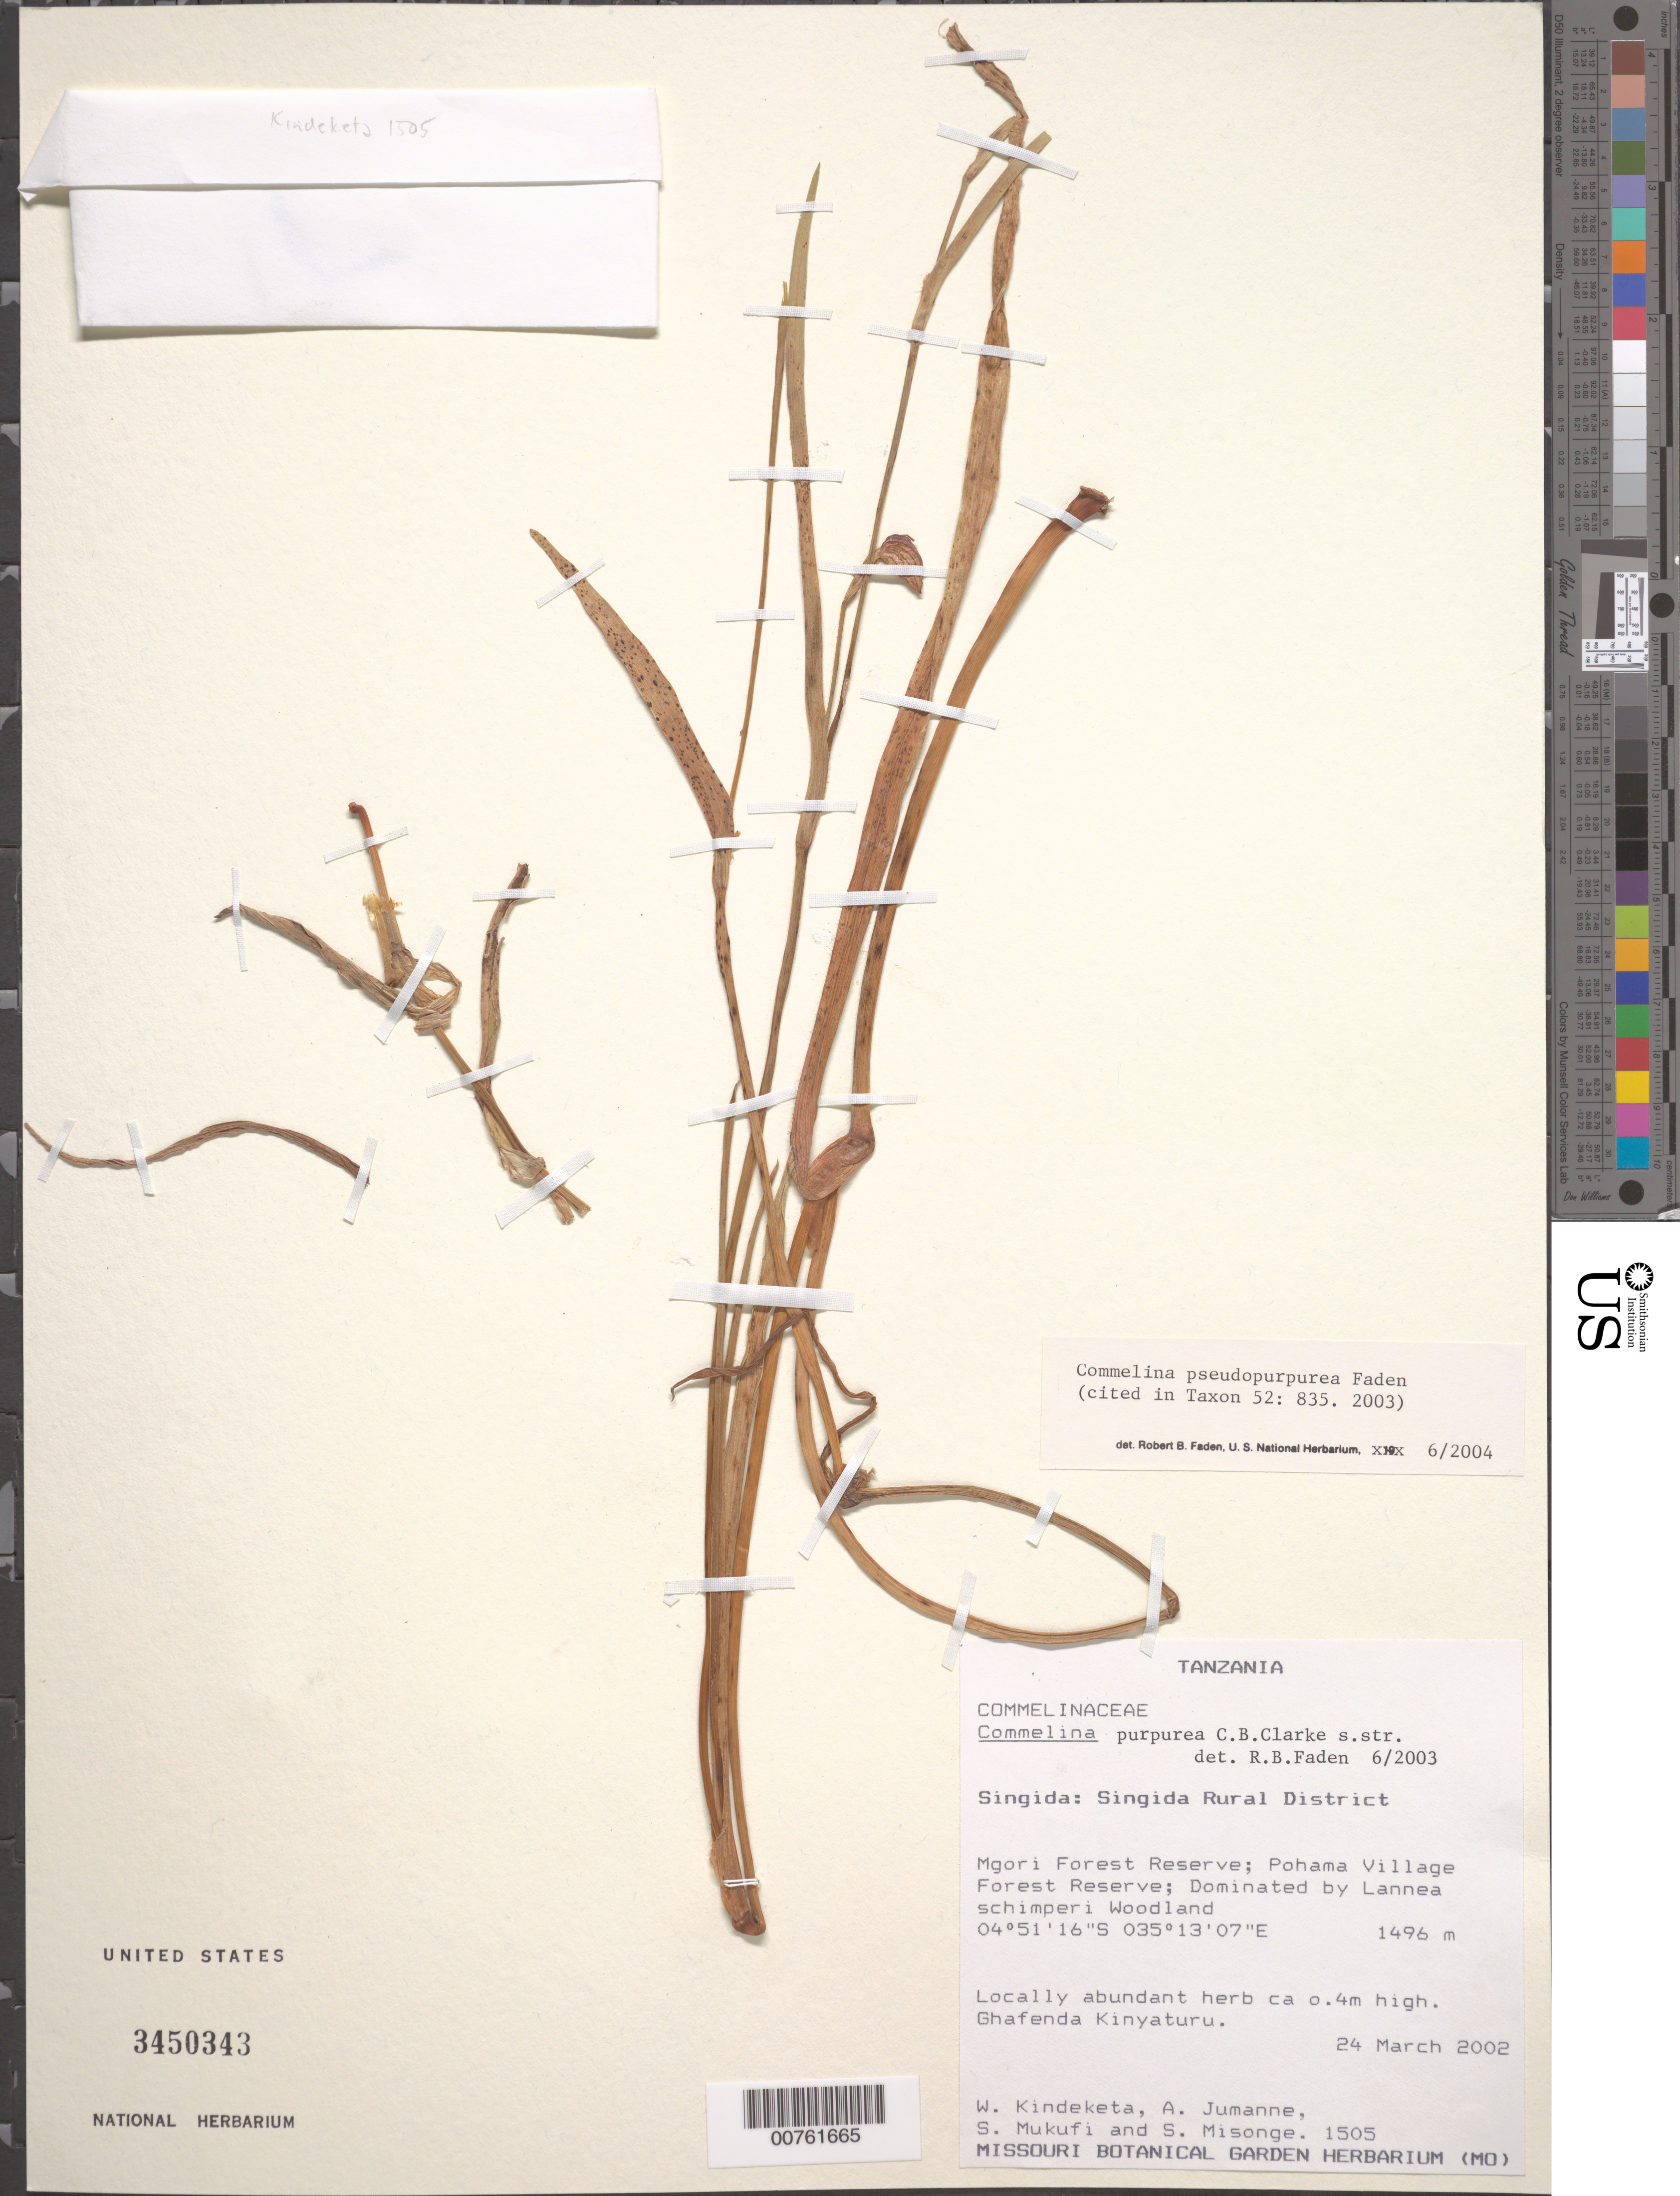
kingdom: Plantae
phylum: Tracheophyta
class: Liliopsida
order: Commelinales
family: Commelinaceae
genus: Commelina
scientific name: Commelina pseudopurpurea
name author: Faden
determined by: Faden, Robert B., (US), Smithsonian Institution - National Museum of Natural History (UNITED STATES)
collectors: W. Kindeketa, A. Jumanne, S. Mukufi & S. Misonge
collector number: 1505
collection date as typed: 24 Mar 2002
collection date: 2002-03-24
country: Tanzania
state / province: Singida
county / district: Singida Rural District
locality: Mgori Forest Reserve; Pohama Village Forest Reserve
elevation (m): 1496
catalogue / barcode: US 3450343